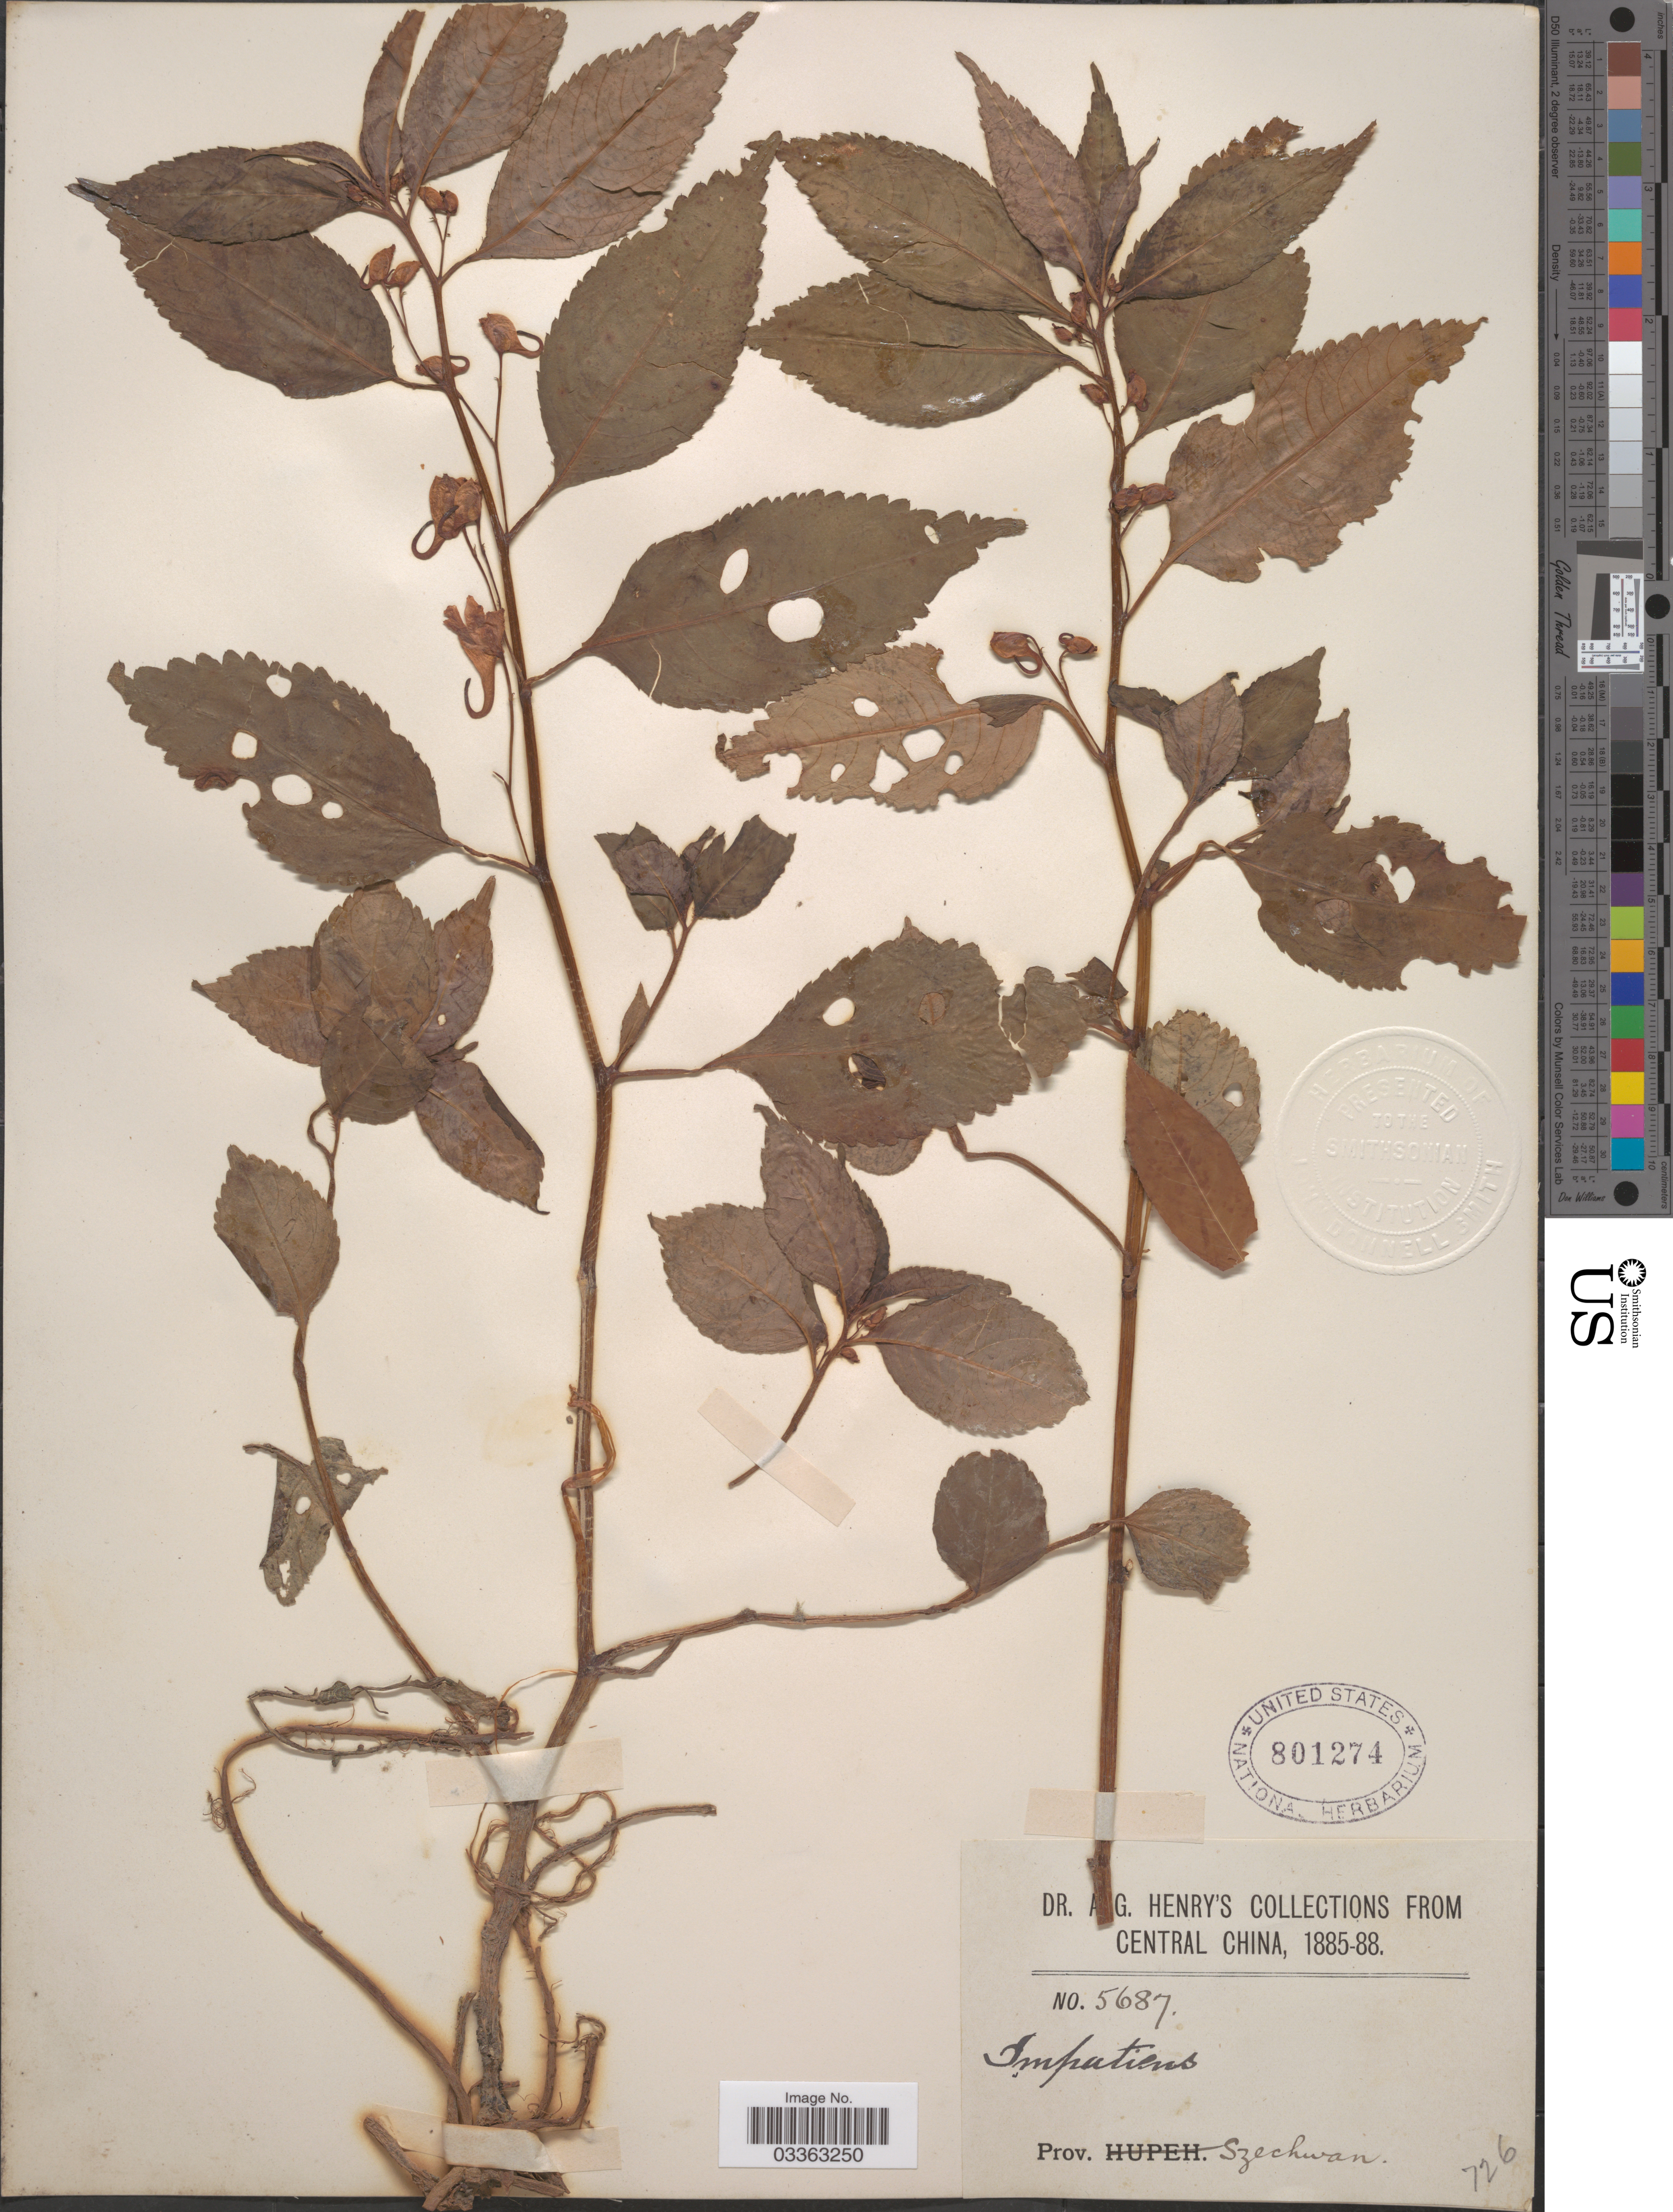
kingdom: Plantae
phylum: Tracheophyta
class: Magnoliopsida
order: Ericales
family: Balsaminaceae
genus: Impatiens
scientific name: Impatiens sp.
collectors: A. Henry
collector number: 5687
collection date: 1885/1888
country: China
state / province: Sichuan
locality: Central China. Prov. Szechwan.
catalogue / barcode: US 801274